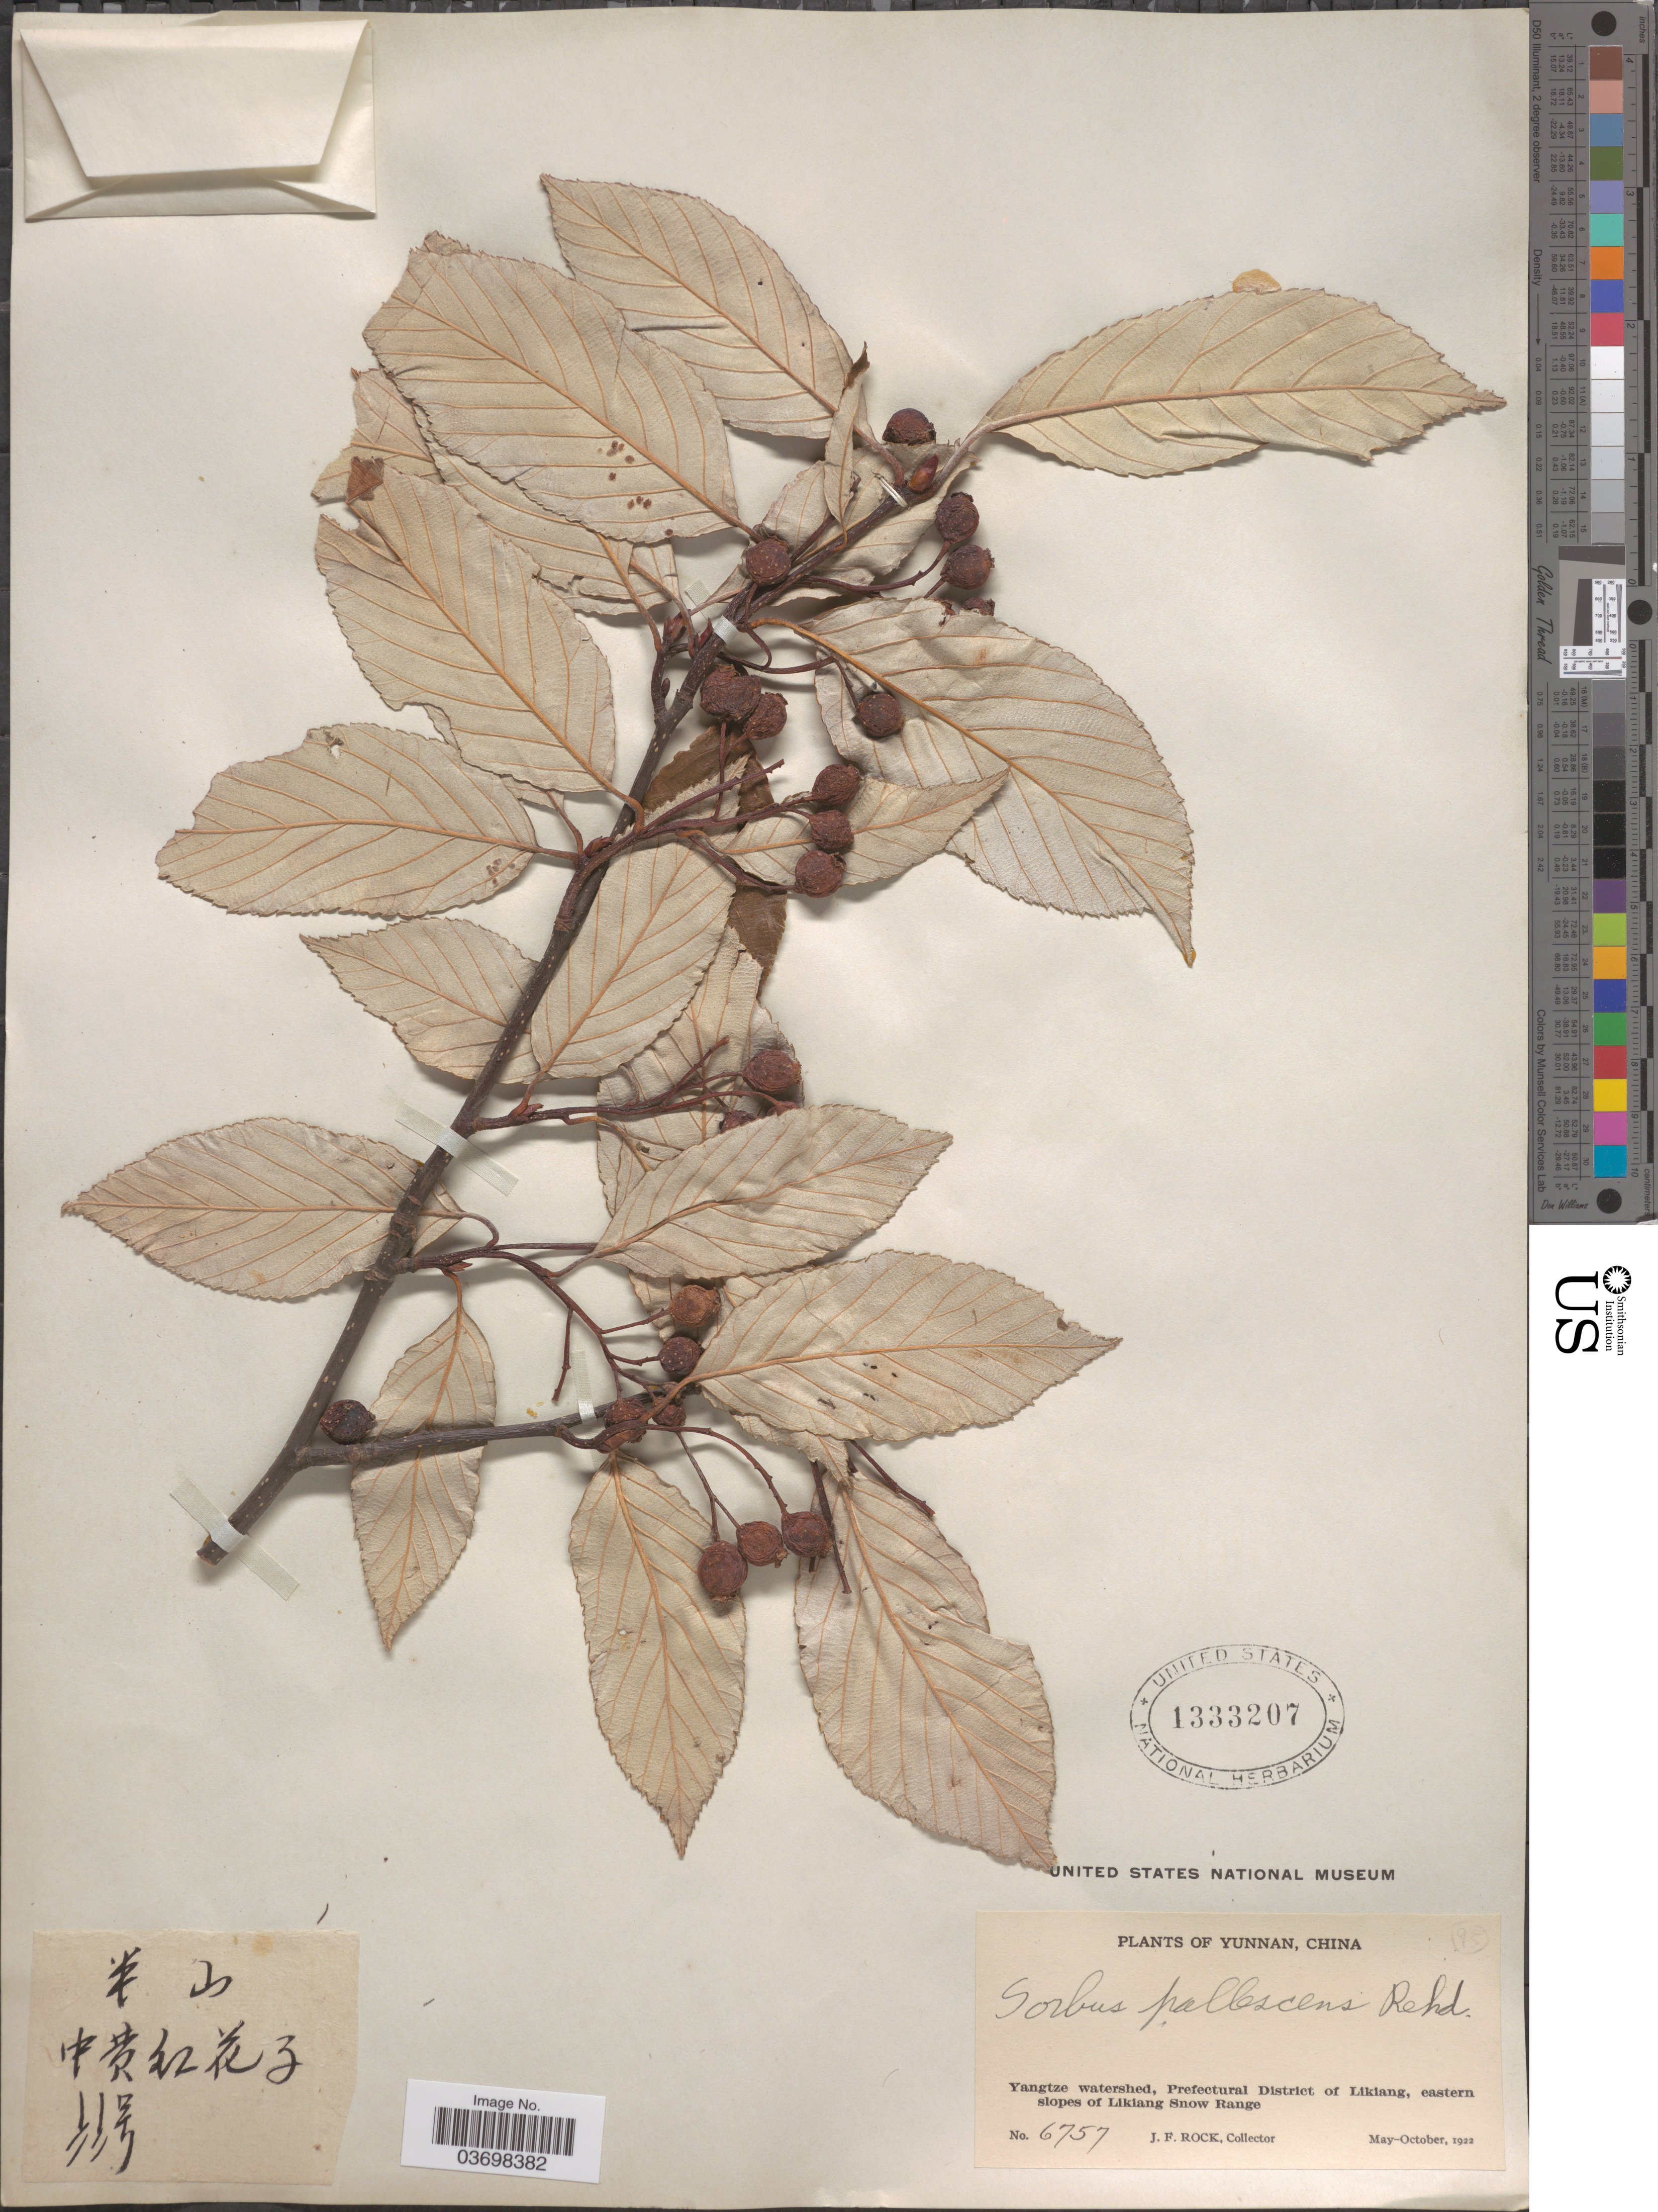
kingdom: Plantae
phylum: Tracheophyta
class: Magnoliopsida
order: Rosales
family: Rosaceae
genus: Sorbus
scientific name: Sorbus pallescens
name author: Rehder in Sarg.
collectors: J. Rock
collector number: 6757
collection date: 1922-05/1922-10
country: China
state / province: Yunnan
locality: Yangtze watershed, Prefectural District of Likiang, eastern slopes of Likiang Snow Range.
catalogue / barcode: US 1333207